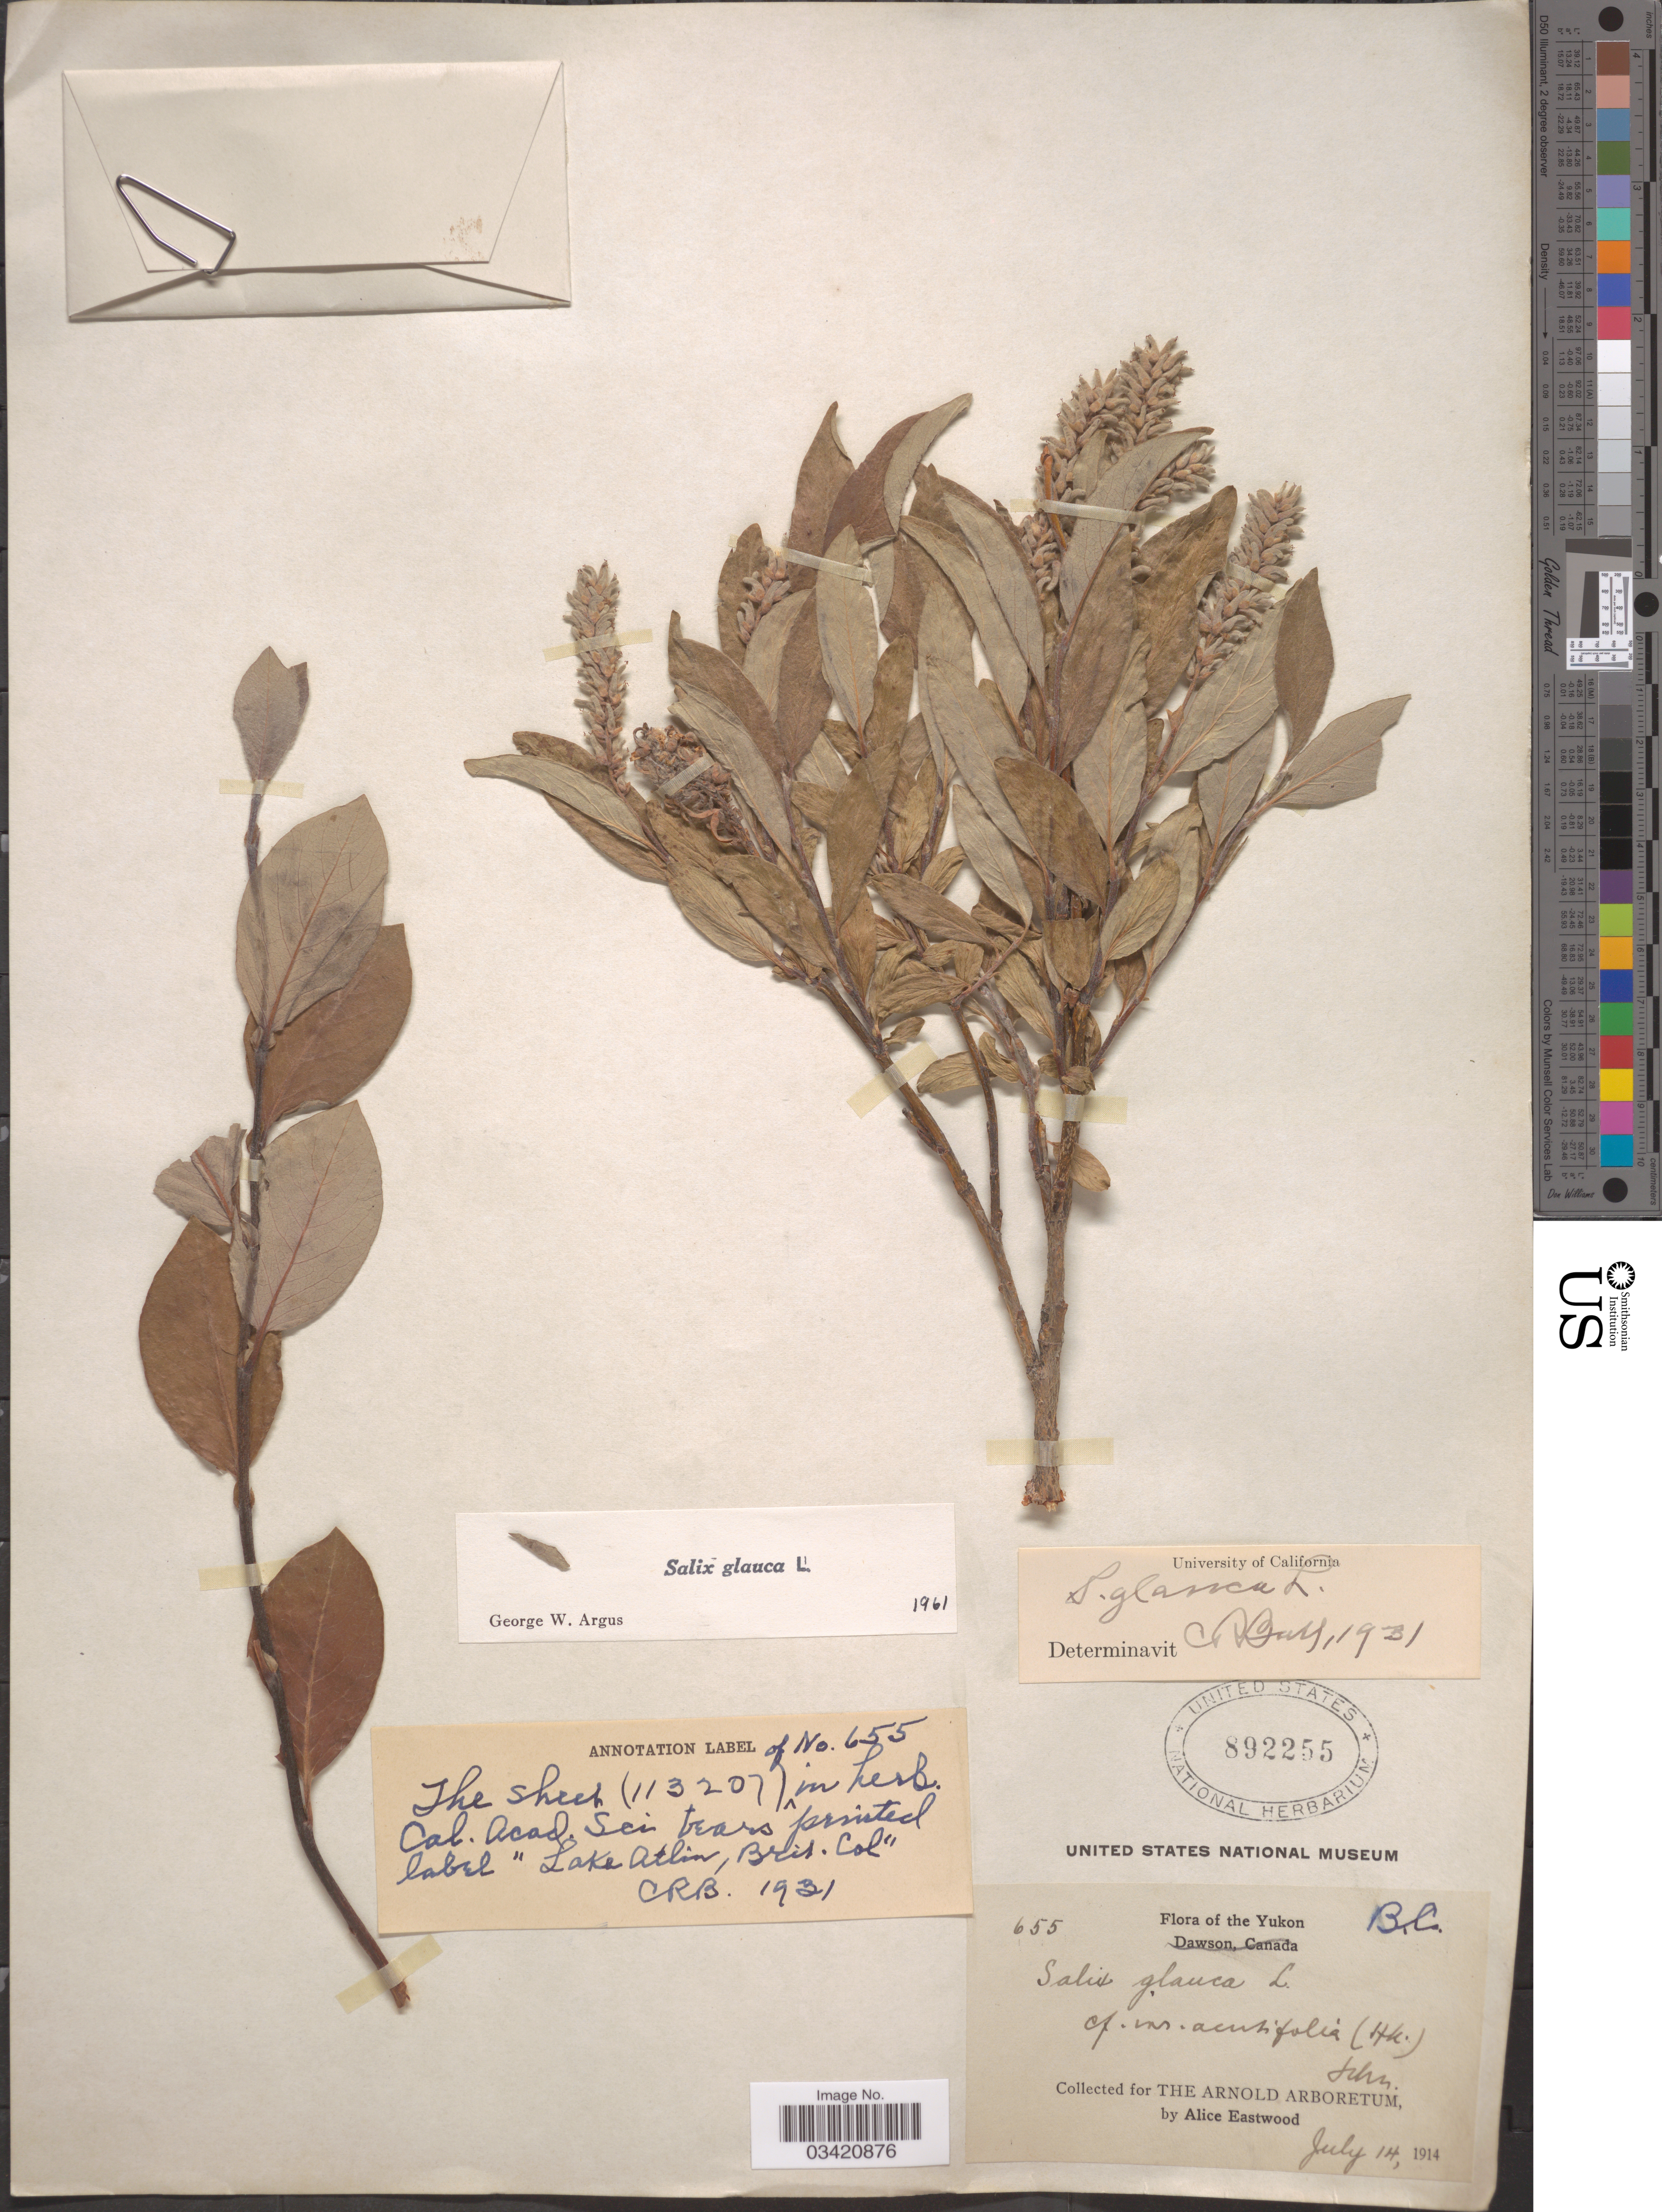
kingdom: Plantae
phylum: Tracheophyta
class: Magnoliopsida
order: Malpighiales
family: Salicaceae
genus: Salix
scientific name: Salix glauca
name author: L.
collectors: A. Eastwood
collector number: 655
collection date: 1914-07-14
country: Canada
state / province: Yukon Territory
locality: Yukon.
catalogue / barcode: US 892255